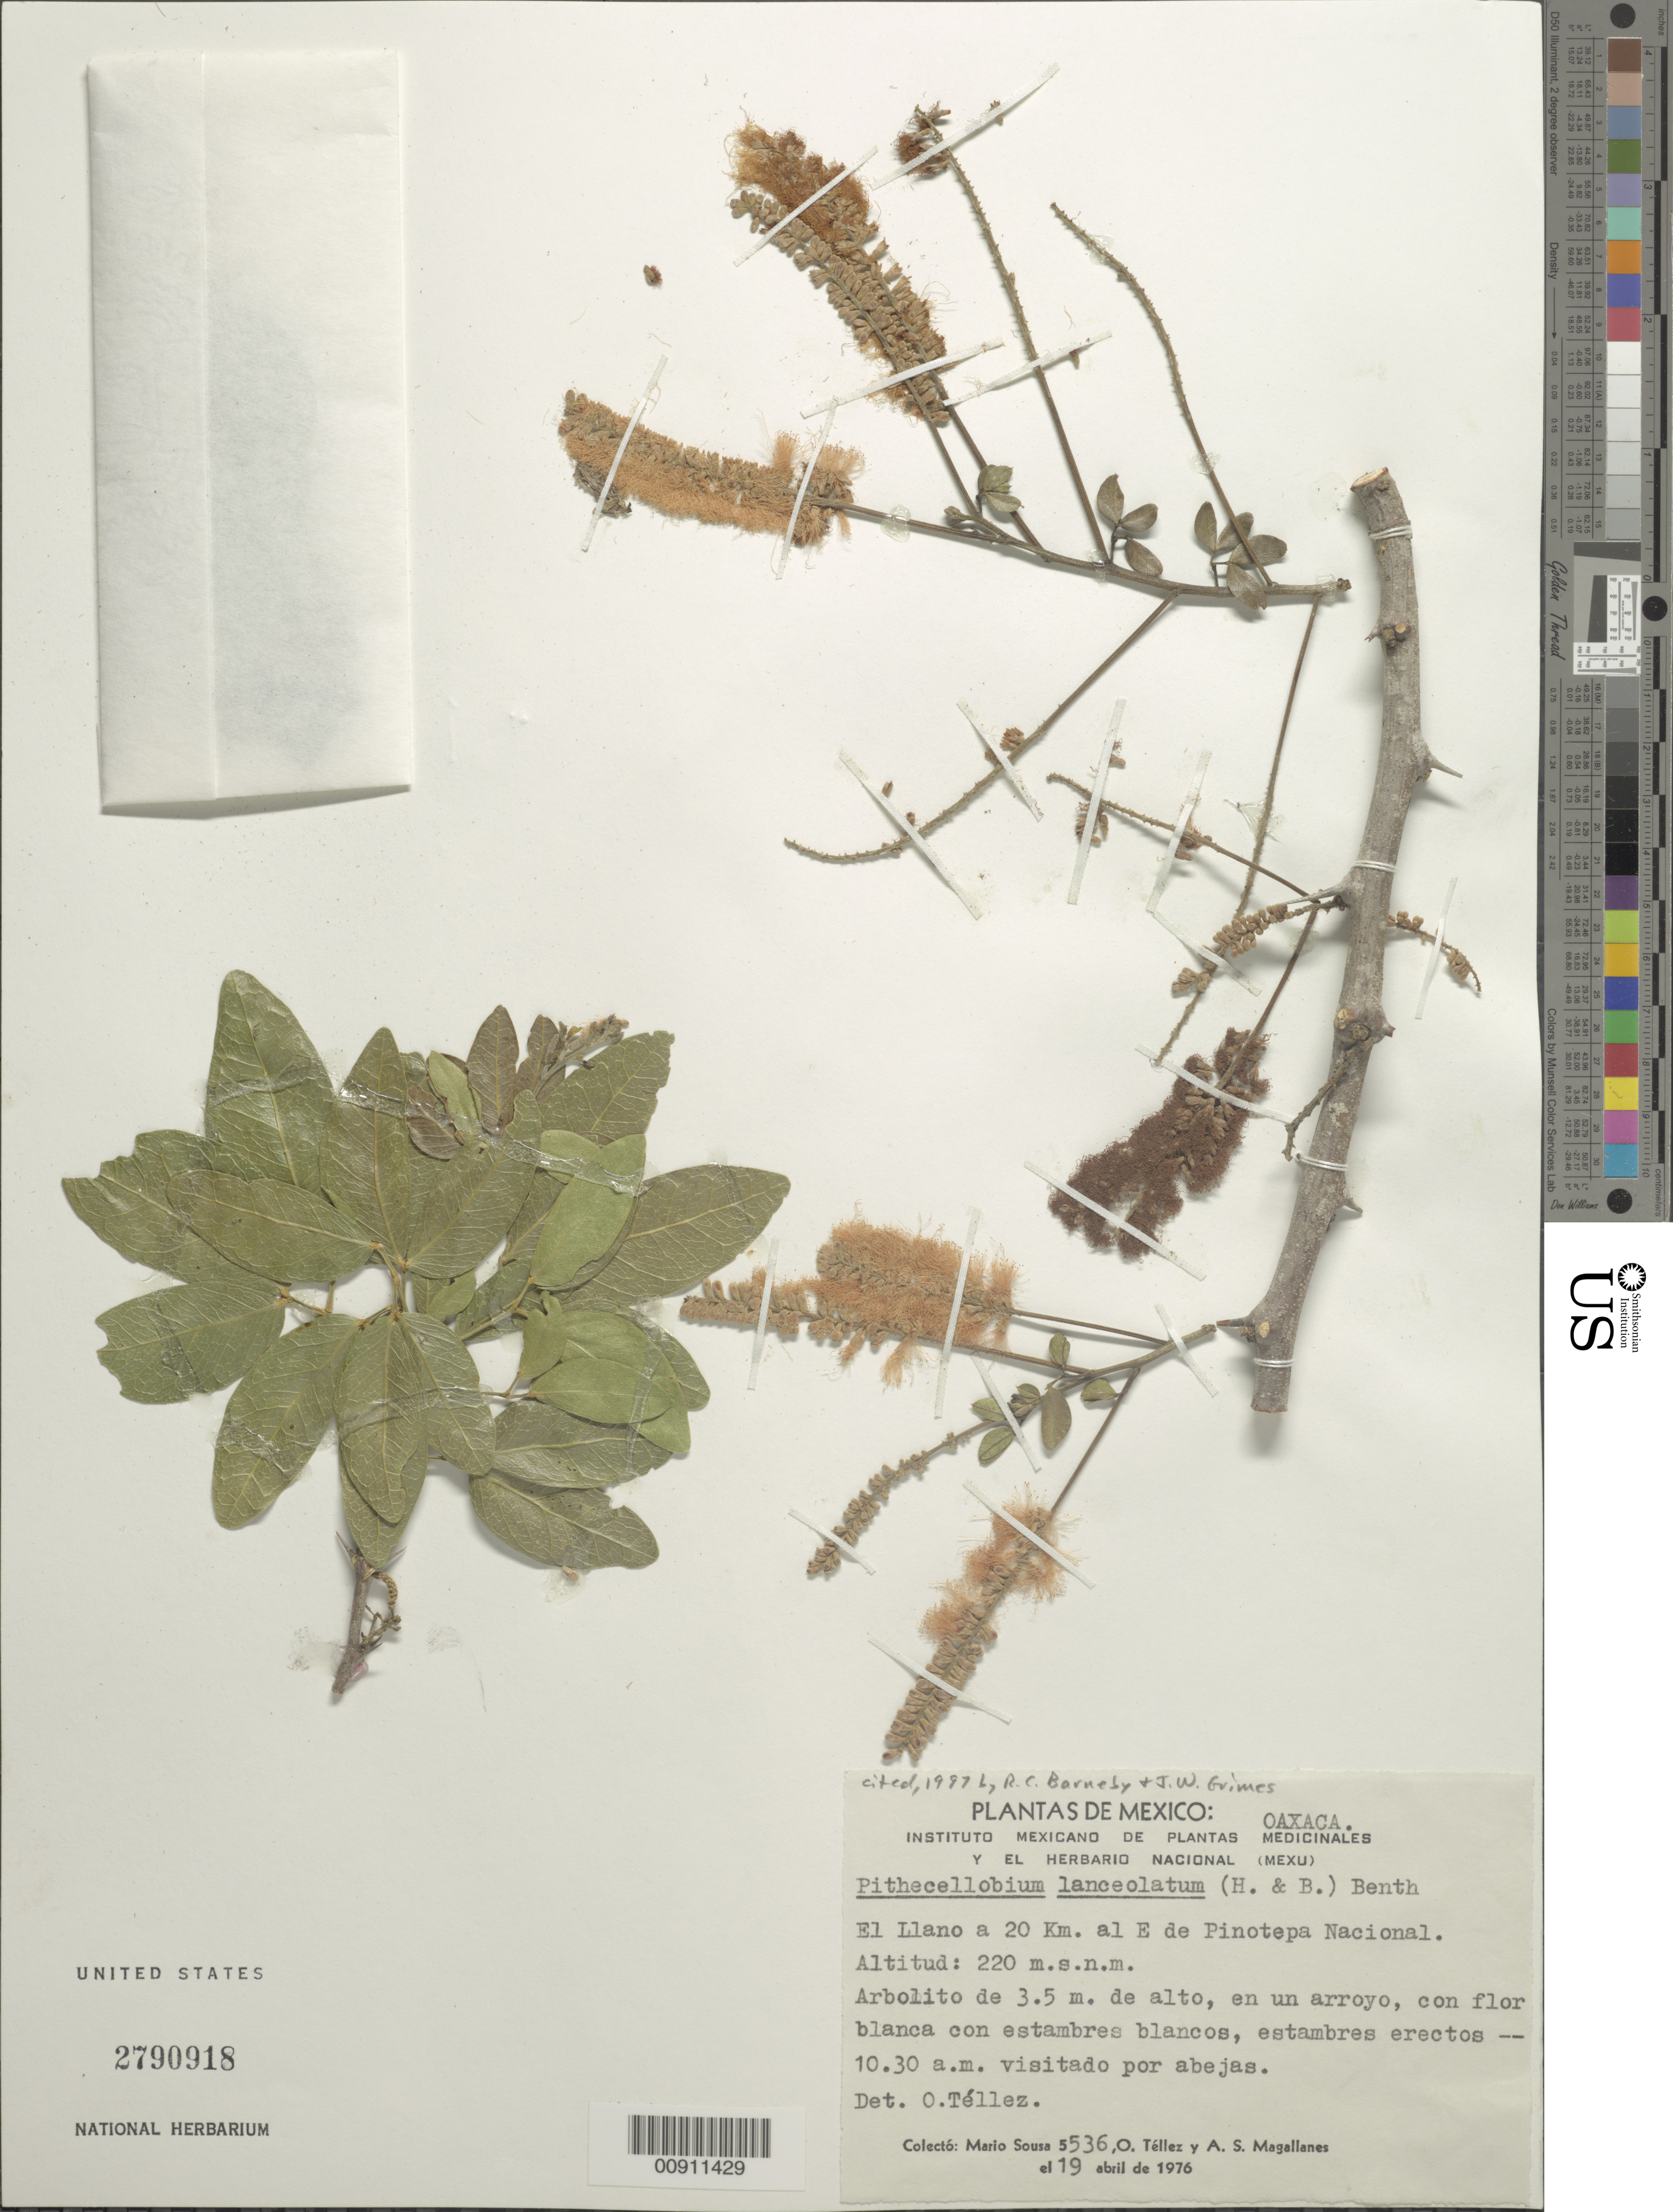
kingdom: Plantae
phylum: Tracheophyta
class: Magnoliopsida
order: Fabales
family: Fabaceae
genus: Pithecellobium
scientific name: Pithecellobium lanceolatum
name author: (Humb. & Bonpl. ex Willd.) Benth.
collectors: M. Sousa S., O. Téllez V. & A. Magallanes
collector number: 5536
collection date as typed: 19 Apr 1976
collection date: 1976-04-19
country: Mexico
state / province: Oaxaca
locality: El Llano a 20 km. al E de Pinotepa Nacional.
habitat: En un arroyo.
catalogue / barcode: US 2790918